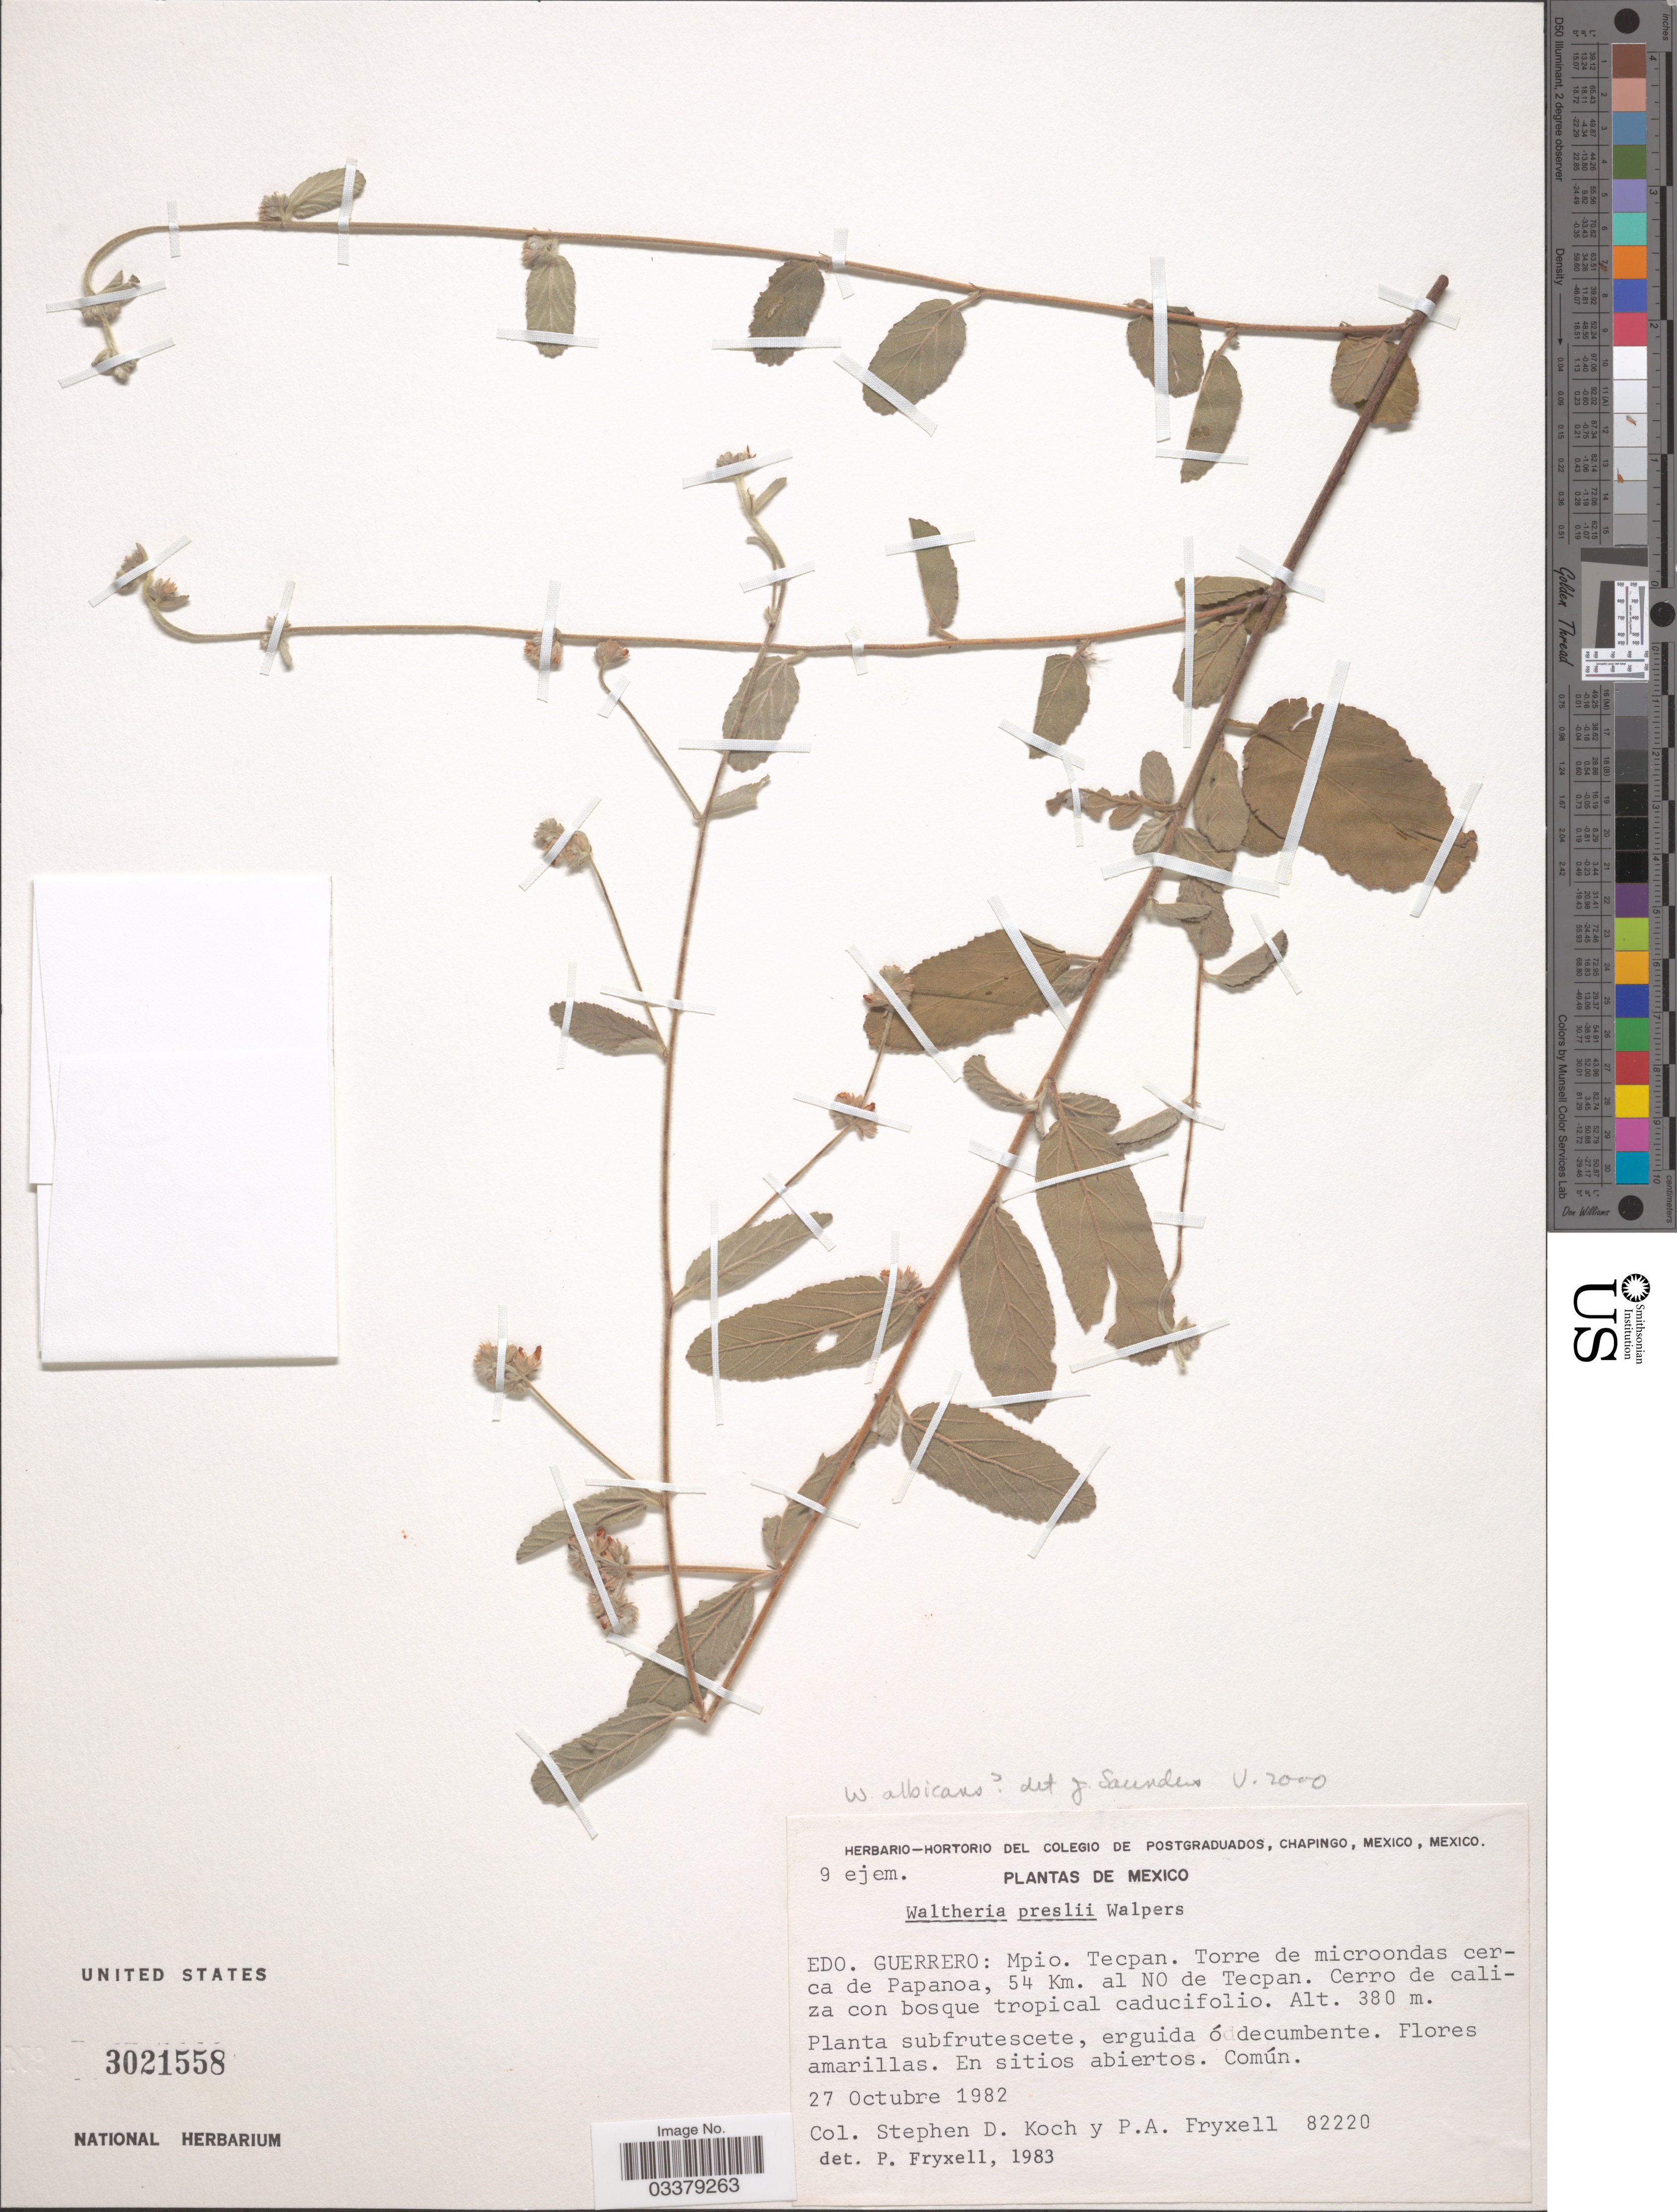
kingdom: Plantae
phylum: Tracheophyta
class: Magnoliopsida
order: Malvales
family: Malvaceae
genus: Waltheria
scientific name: Waltheria albicans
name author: Turcz.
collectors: S. D. Koch & P. A. Fryxell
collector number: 82220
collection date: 1982-10-27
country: Mexico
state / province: Guerrero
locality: Mpio. Tecpan. Torre de microondas cerca de Panpanoa, 54 Km. al NO de Tecpan.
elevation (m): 380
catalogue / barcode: US 3021558